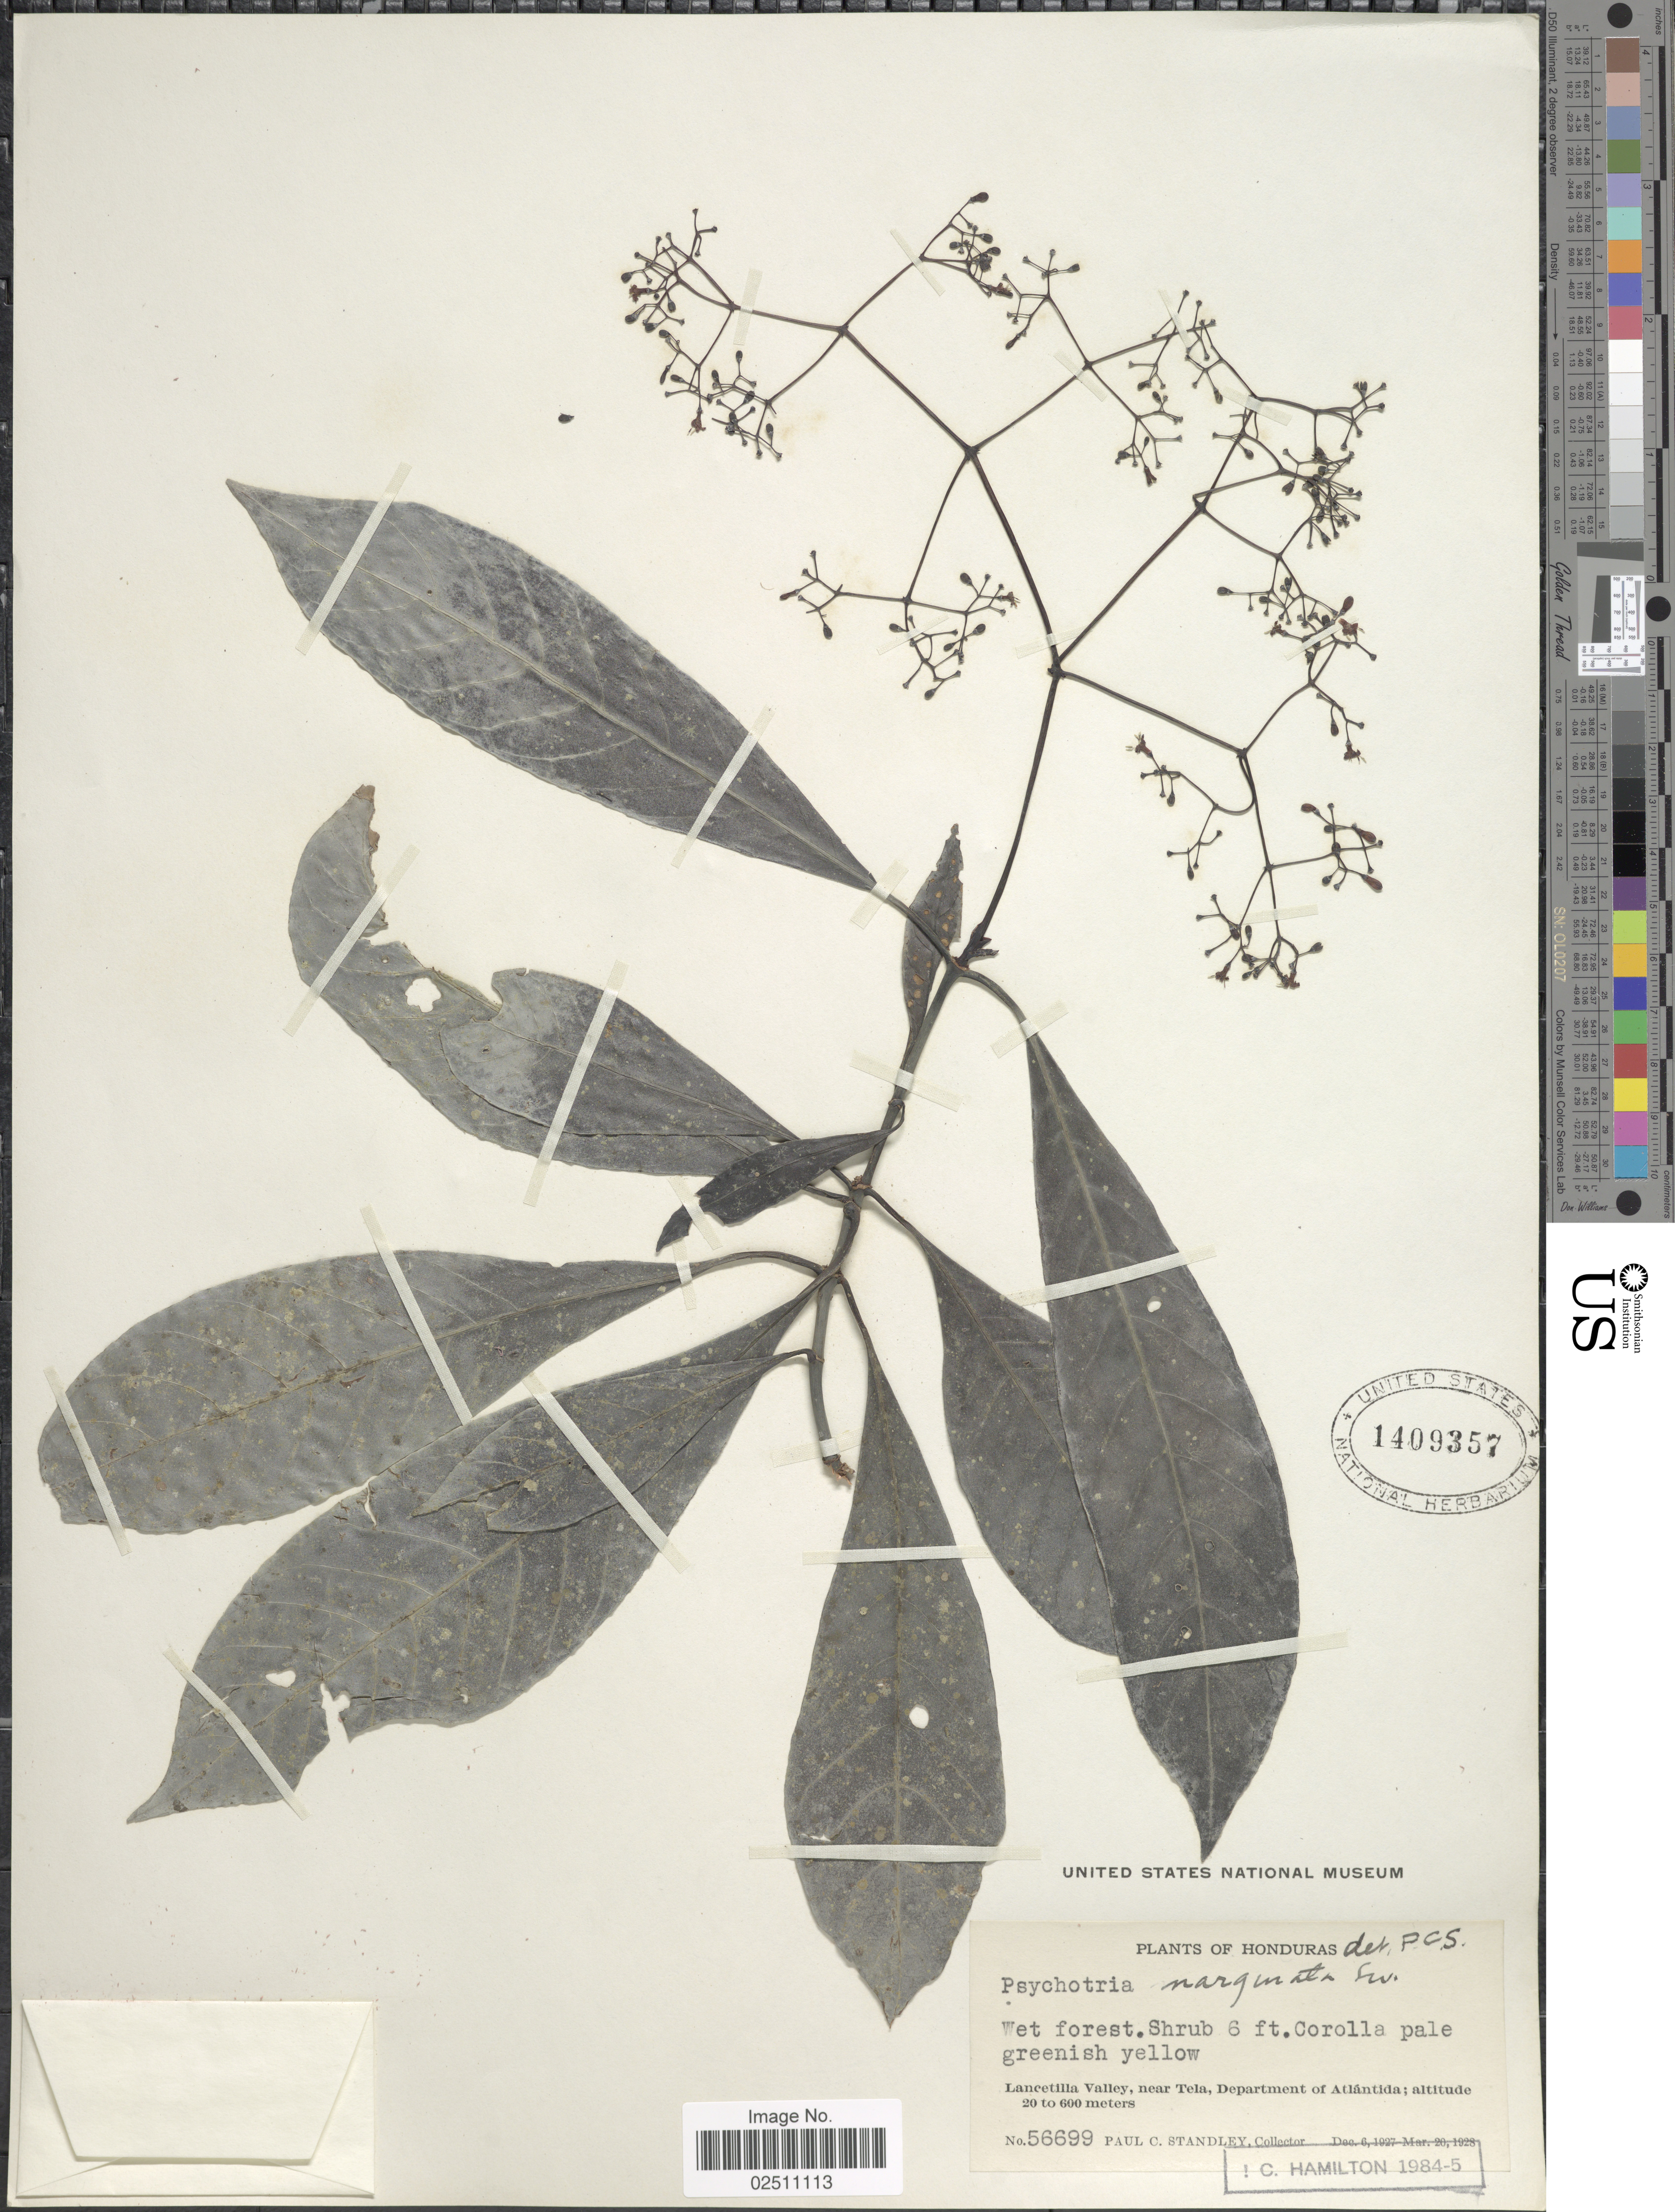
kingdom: Plantae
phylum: Tracheophyta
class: Magnoliopsida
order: Gentianales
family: Rubiaceae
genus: Psychotria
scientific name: Psychotria marginata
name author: Sw.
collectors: P. C. Standley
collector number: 56699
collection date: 1927-12-06/1928-03-20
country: Honduras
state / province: Atlántida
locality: Lancetilla Valley, near Tela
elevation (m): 20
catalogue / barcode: US 1409357